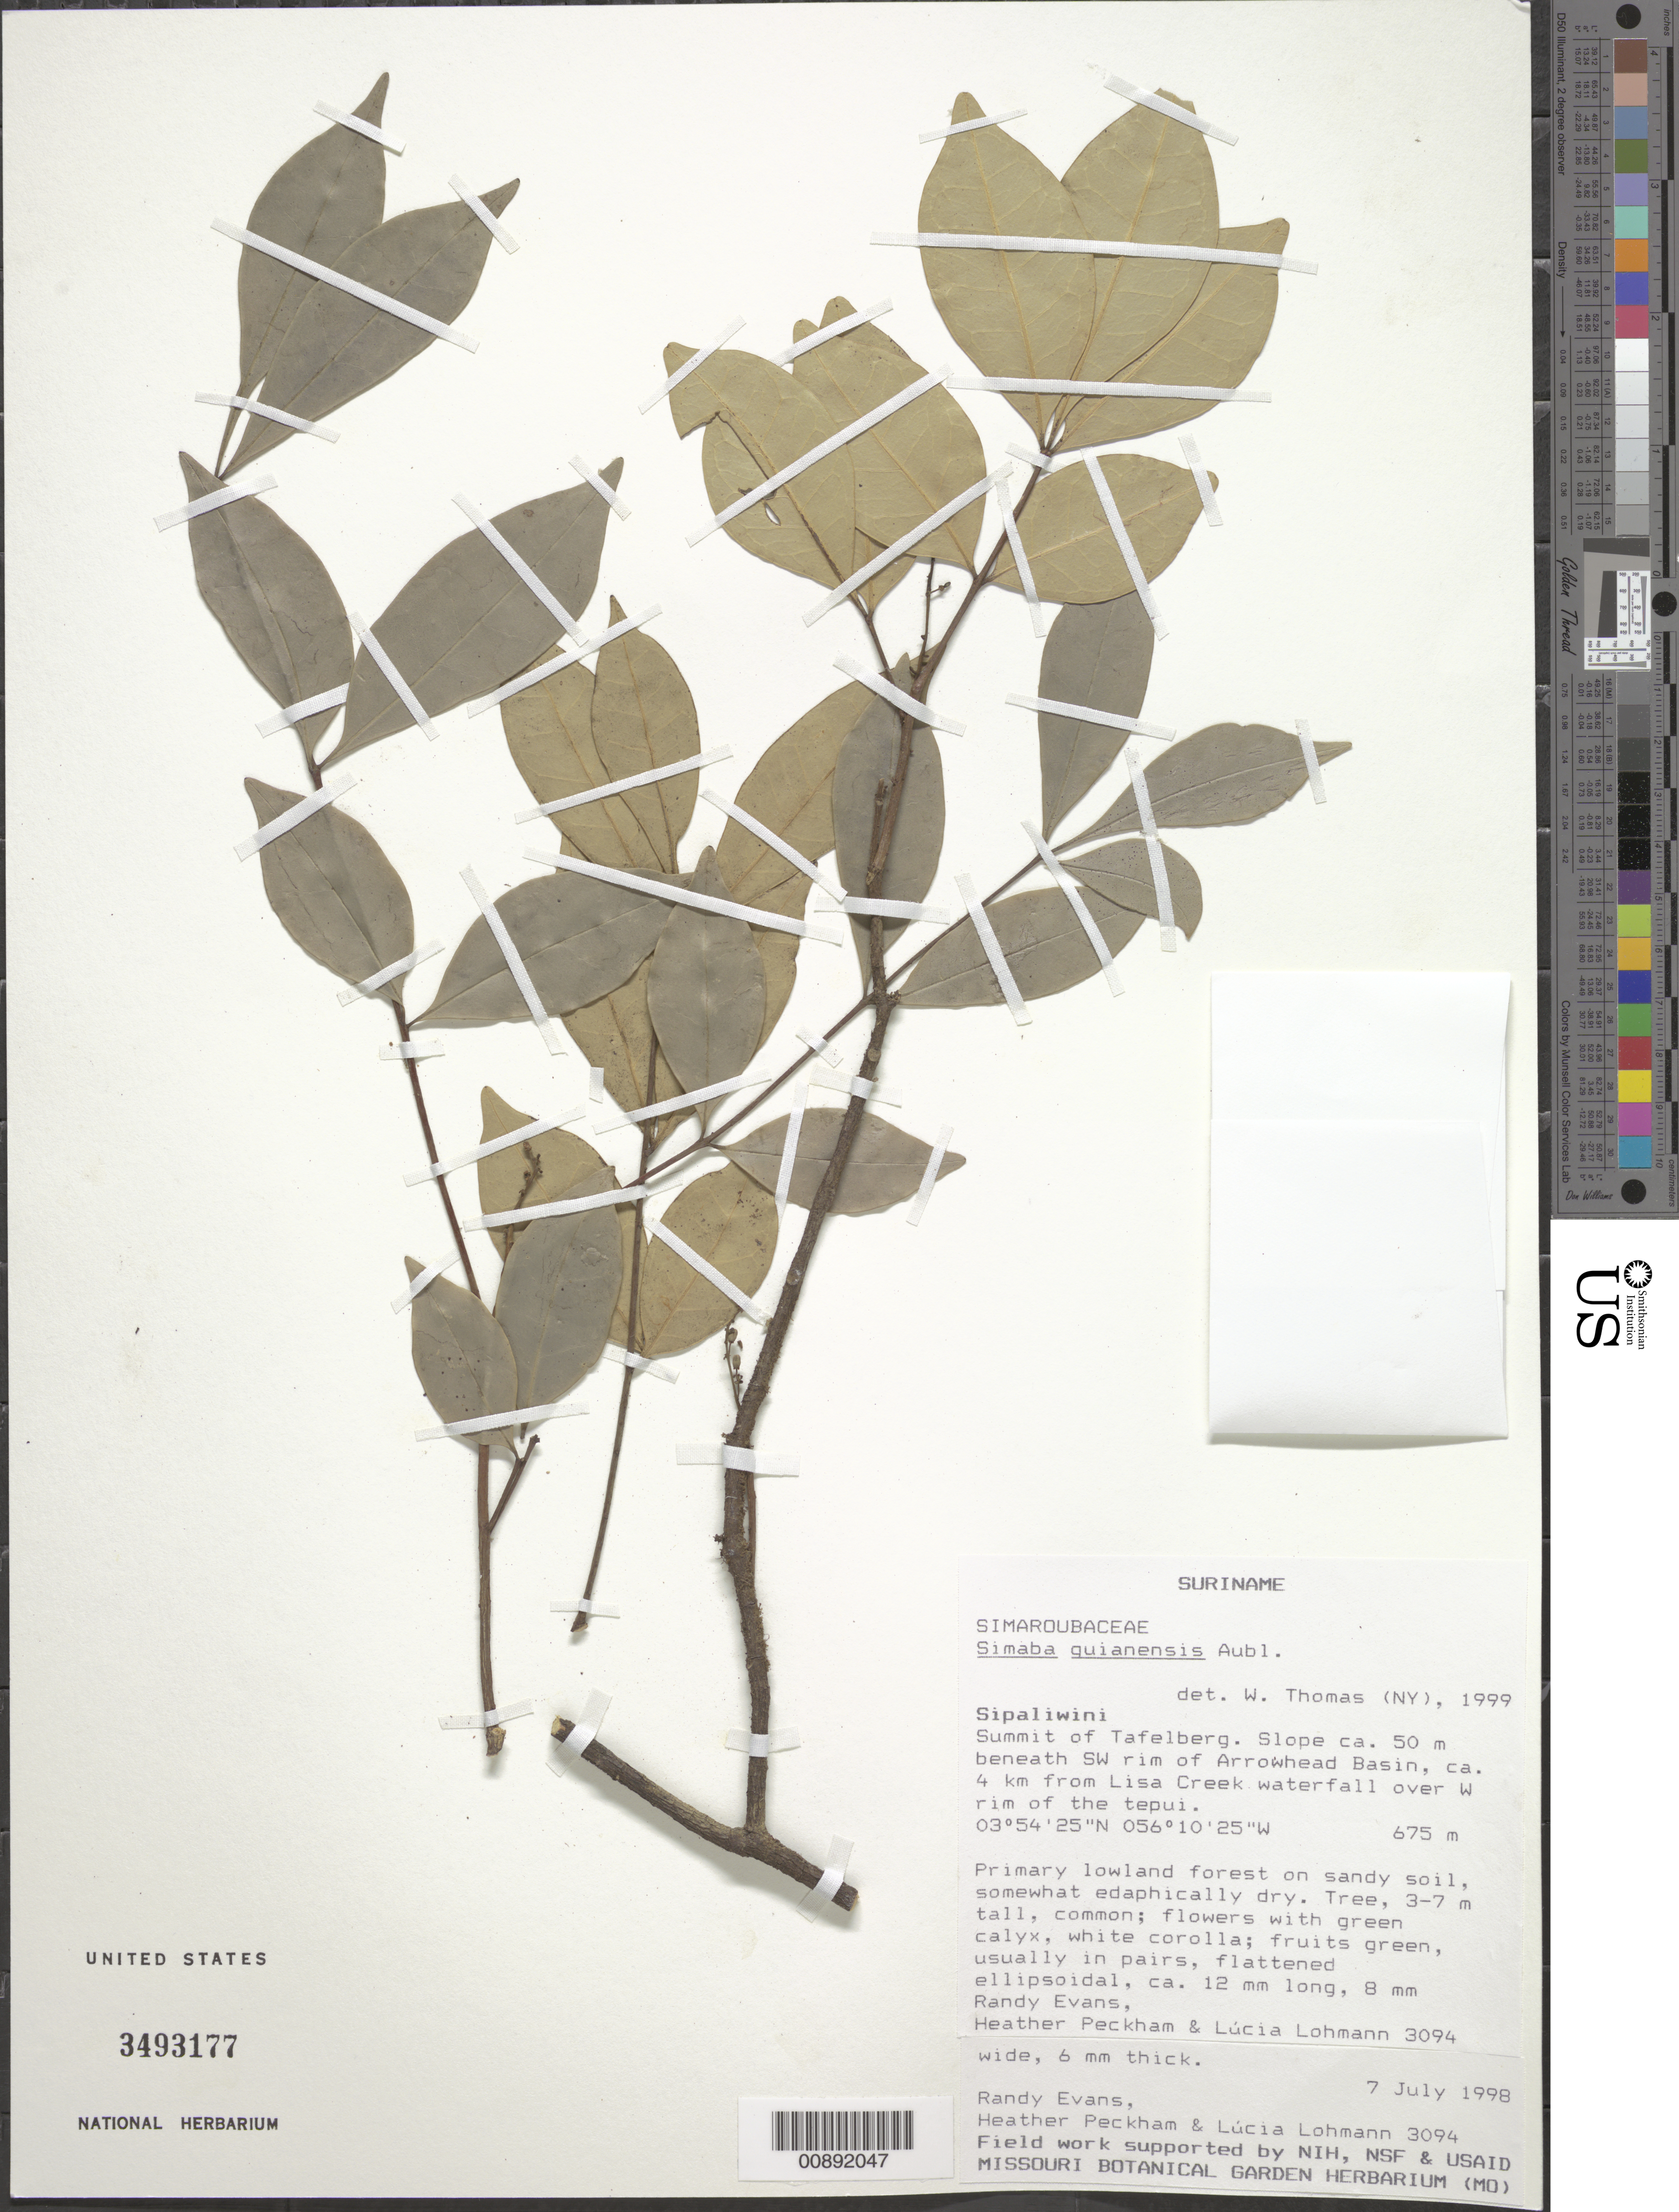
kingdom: Plantae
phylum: Tracheophyta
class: Magnoliopsida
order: Sapindales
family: Simaroubaceae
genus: Simaba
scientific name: Simaba guianensis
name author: Aubl.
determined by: Thomas, W. W., (NY), New York Botanical Garden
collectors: R. Evans, H. Peckham & L. Lohmann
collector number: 3094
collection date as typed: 7-Jul-98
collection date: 1998-07-07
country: Suriname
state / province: Sipaliwini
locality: Tafelberg (Table Mountain), summit, SW rim of Arrowhead Basin, slope ca. 50m beneath; ca. 4 km from Lisa Creek waterfall over W rim of the tepuí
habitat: Primary lowland forest on sandy soil, somewhat edaphically dry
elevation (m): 675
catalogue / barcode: US 3493177